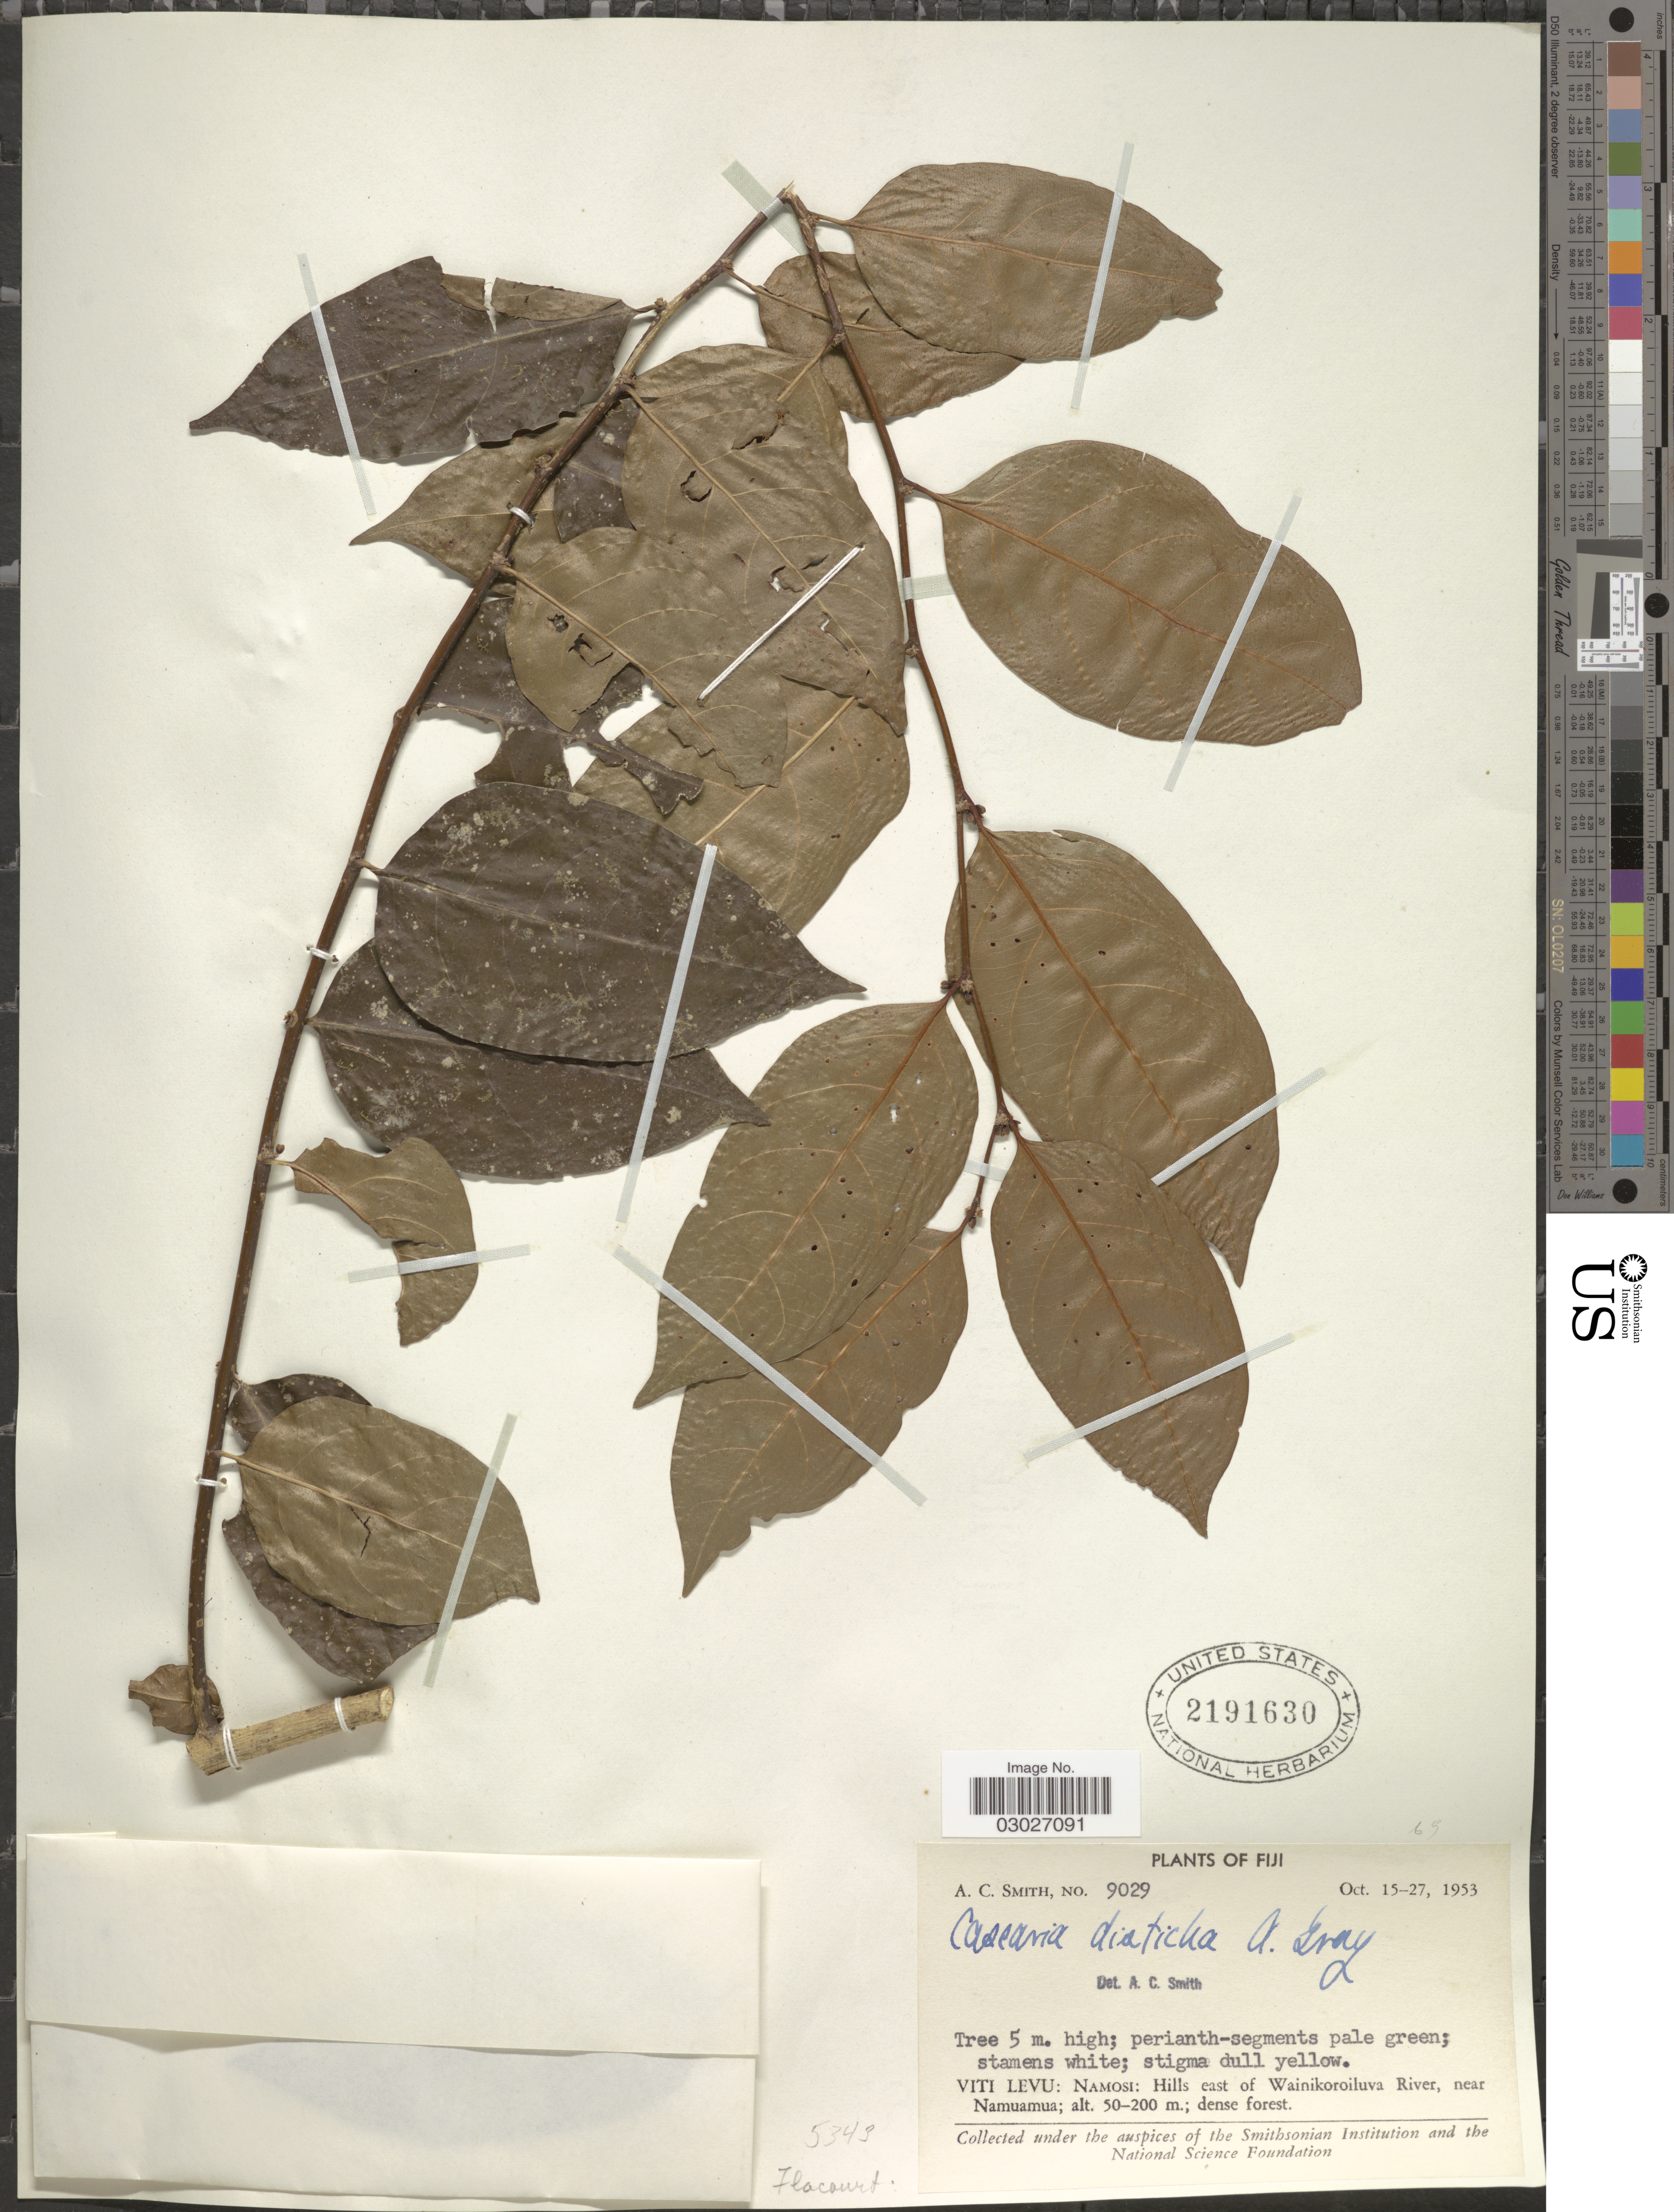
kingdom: Plantae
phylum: Tracheophyta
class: Magnoliopsida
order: Malpighiales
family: Salicaceae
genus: Casearia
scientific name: Casearia disticha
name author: A. Gray in Wilkes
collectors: A. C. Smith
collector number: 9029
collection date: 1953-10-15/1953-10-27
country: Fiji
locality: Viti Levu: Namosi: Hills east of Wainikoroiluva River, near Namuamua.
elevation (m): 50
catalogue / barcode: US 2191630